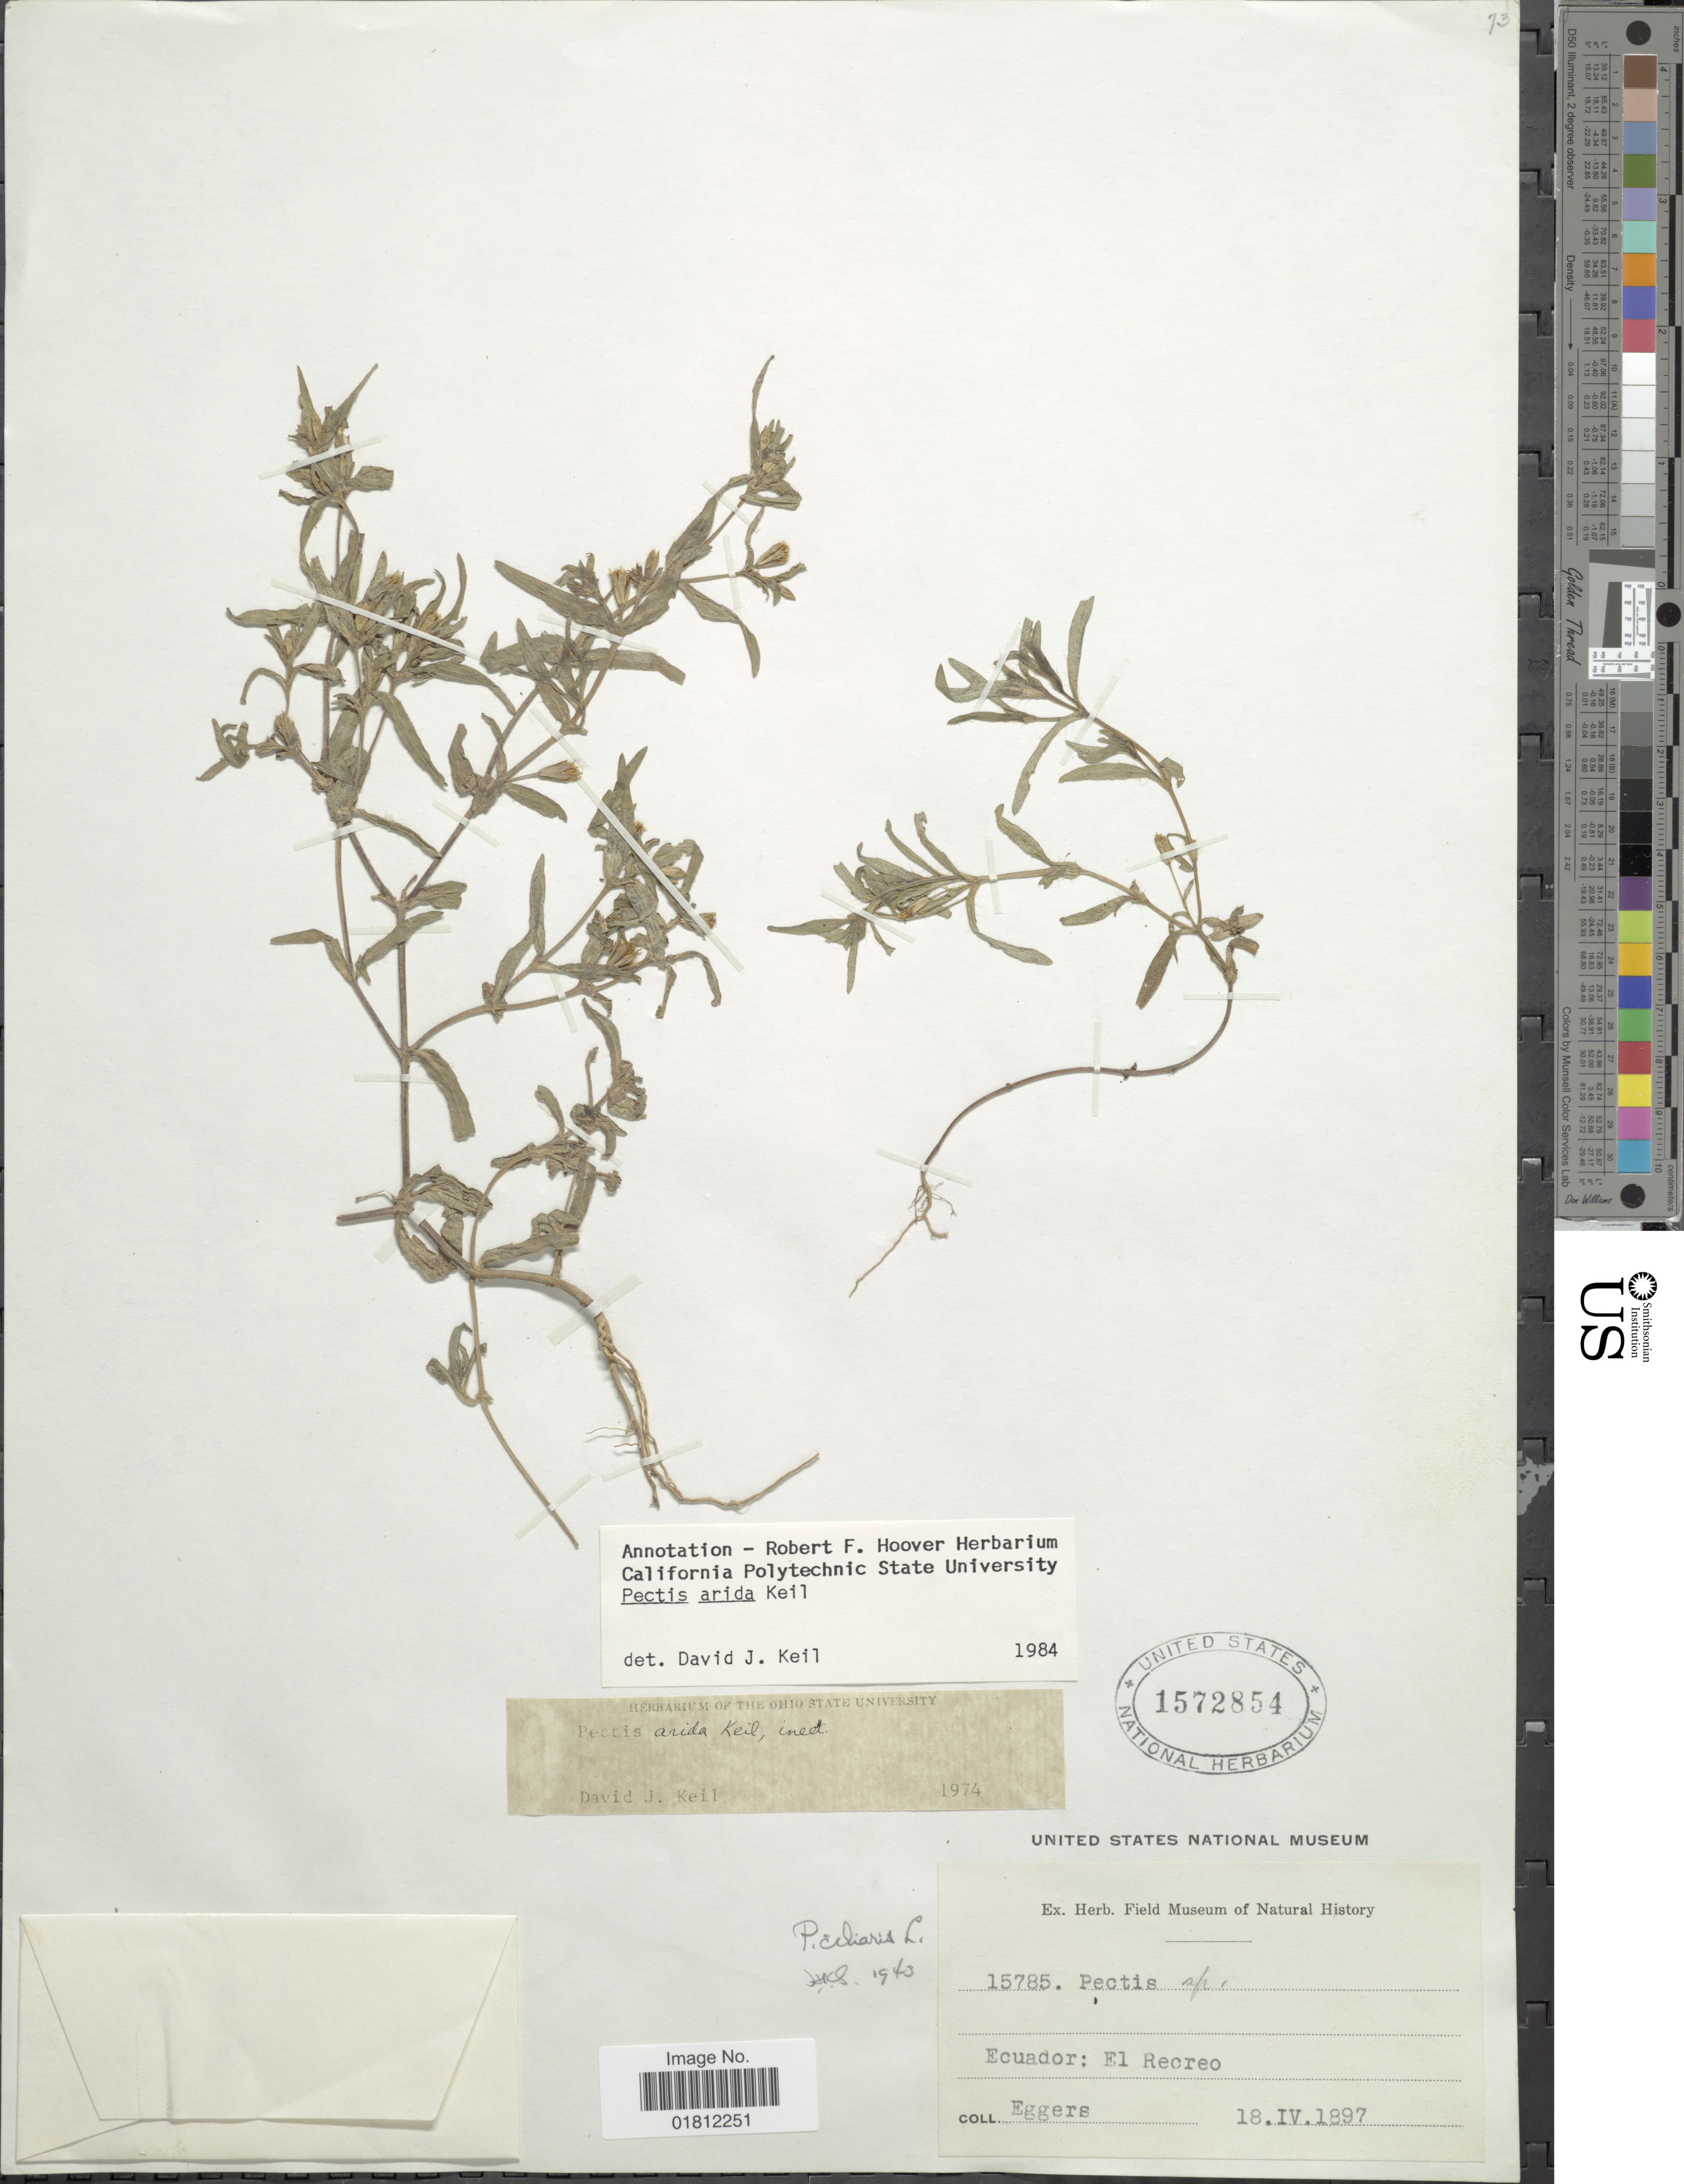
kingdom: Plantae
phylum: Tracheophyta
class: Magnoliopsida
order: Asterales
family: Asteraceae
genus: Pectis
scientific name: Pectis arida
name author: D.J. Keil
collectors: -. Eggers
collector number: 15785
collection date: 1987-04-18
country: Ecuador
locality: Ecuador: El Recreo.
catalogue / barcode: US 1572854